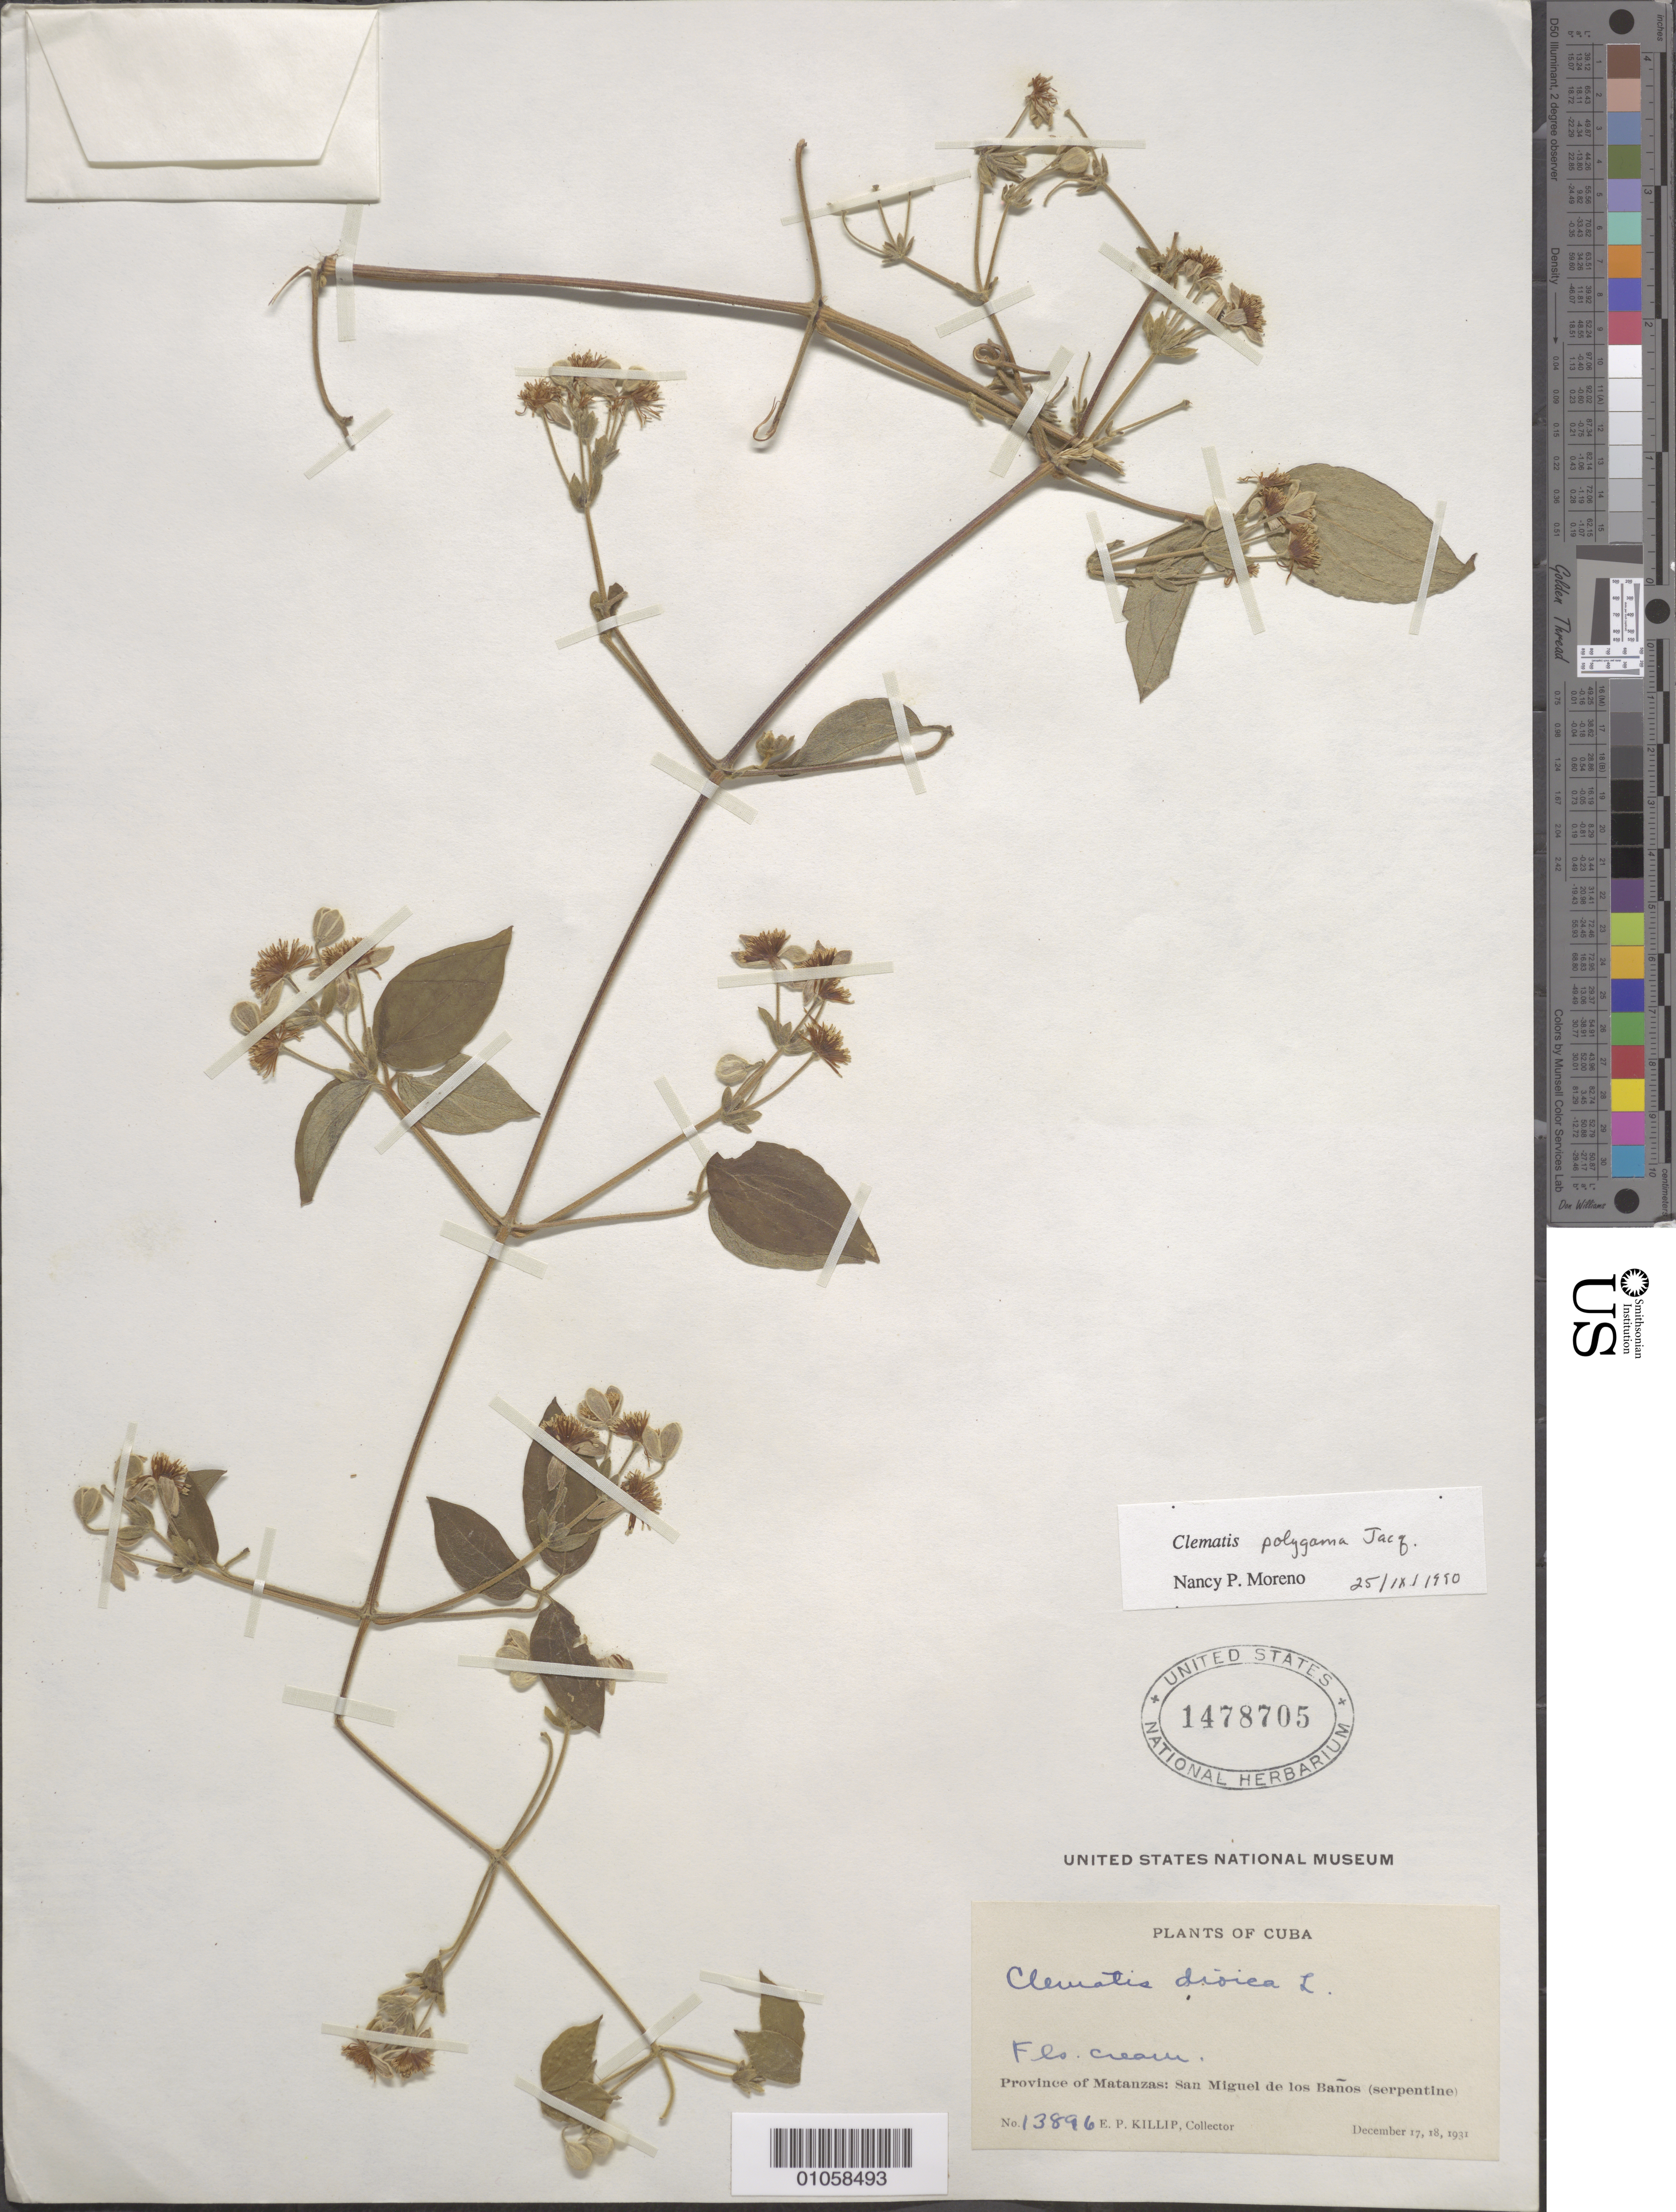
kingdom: Plantae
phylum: Tracheophyta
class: Magnoliopsida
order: Ranunculales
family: Ranunculaceae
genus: Clematis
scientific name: Clematis polygama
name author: Jacq.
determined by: Moreno, N. P.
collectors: E. P. Killip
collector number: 13896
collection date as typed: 17 Dec 1931 and 18 Dec 1931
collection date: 1931-12-17,1931-12-18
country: Cuba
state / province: Matanzas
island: Cuba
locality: San Miguel de los Banos (serpentine)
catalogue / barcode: US 1478705